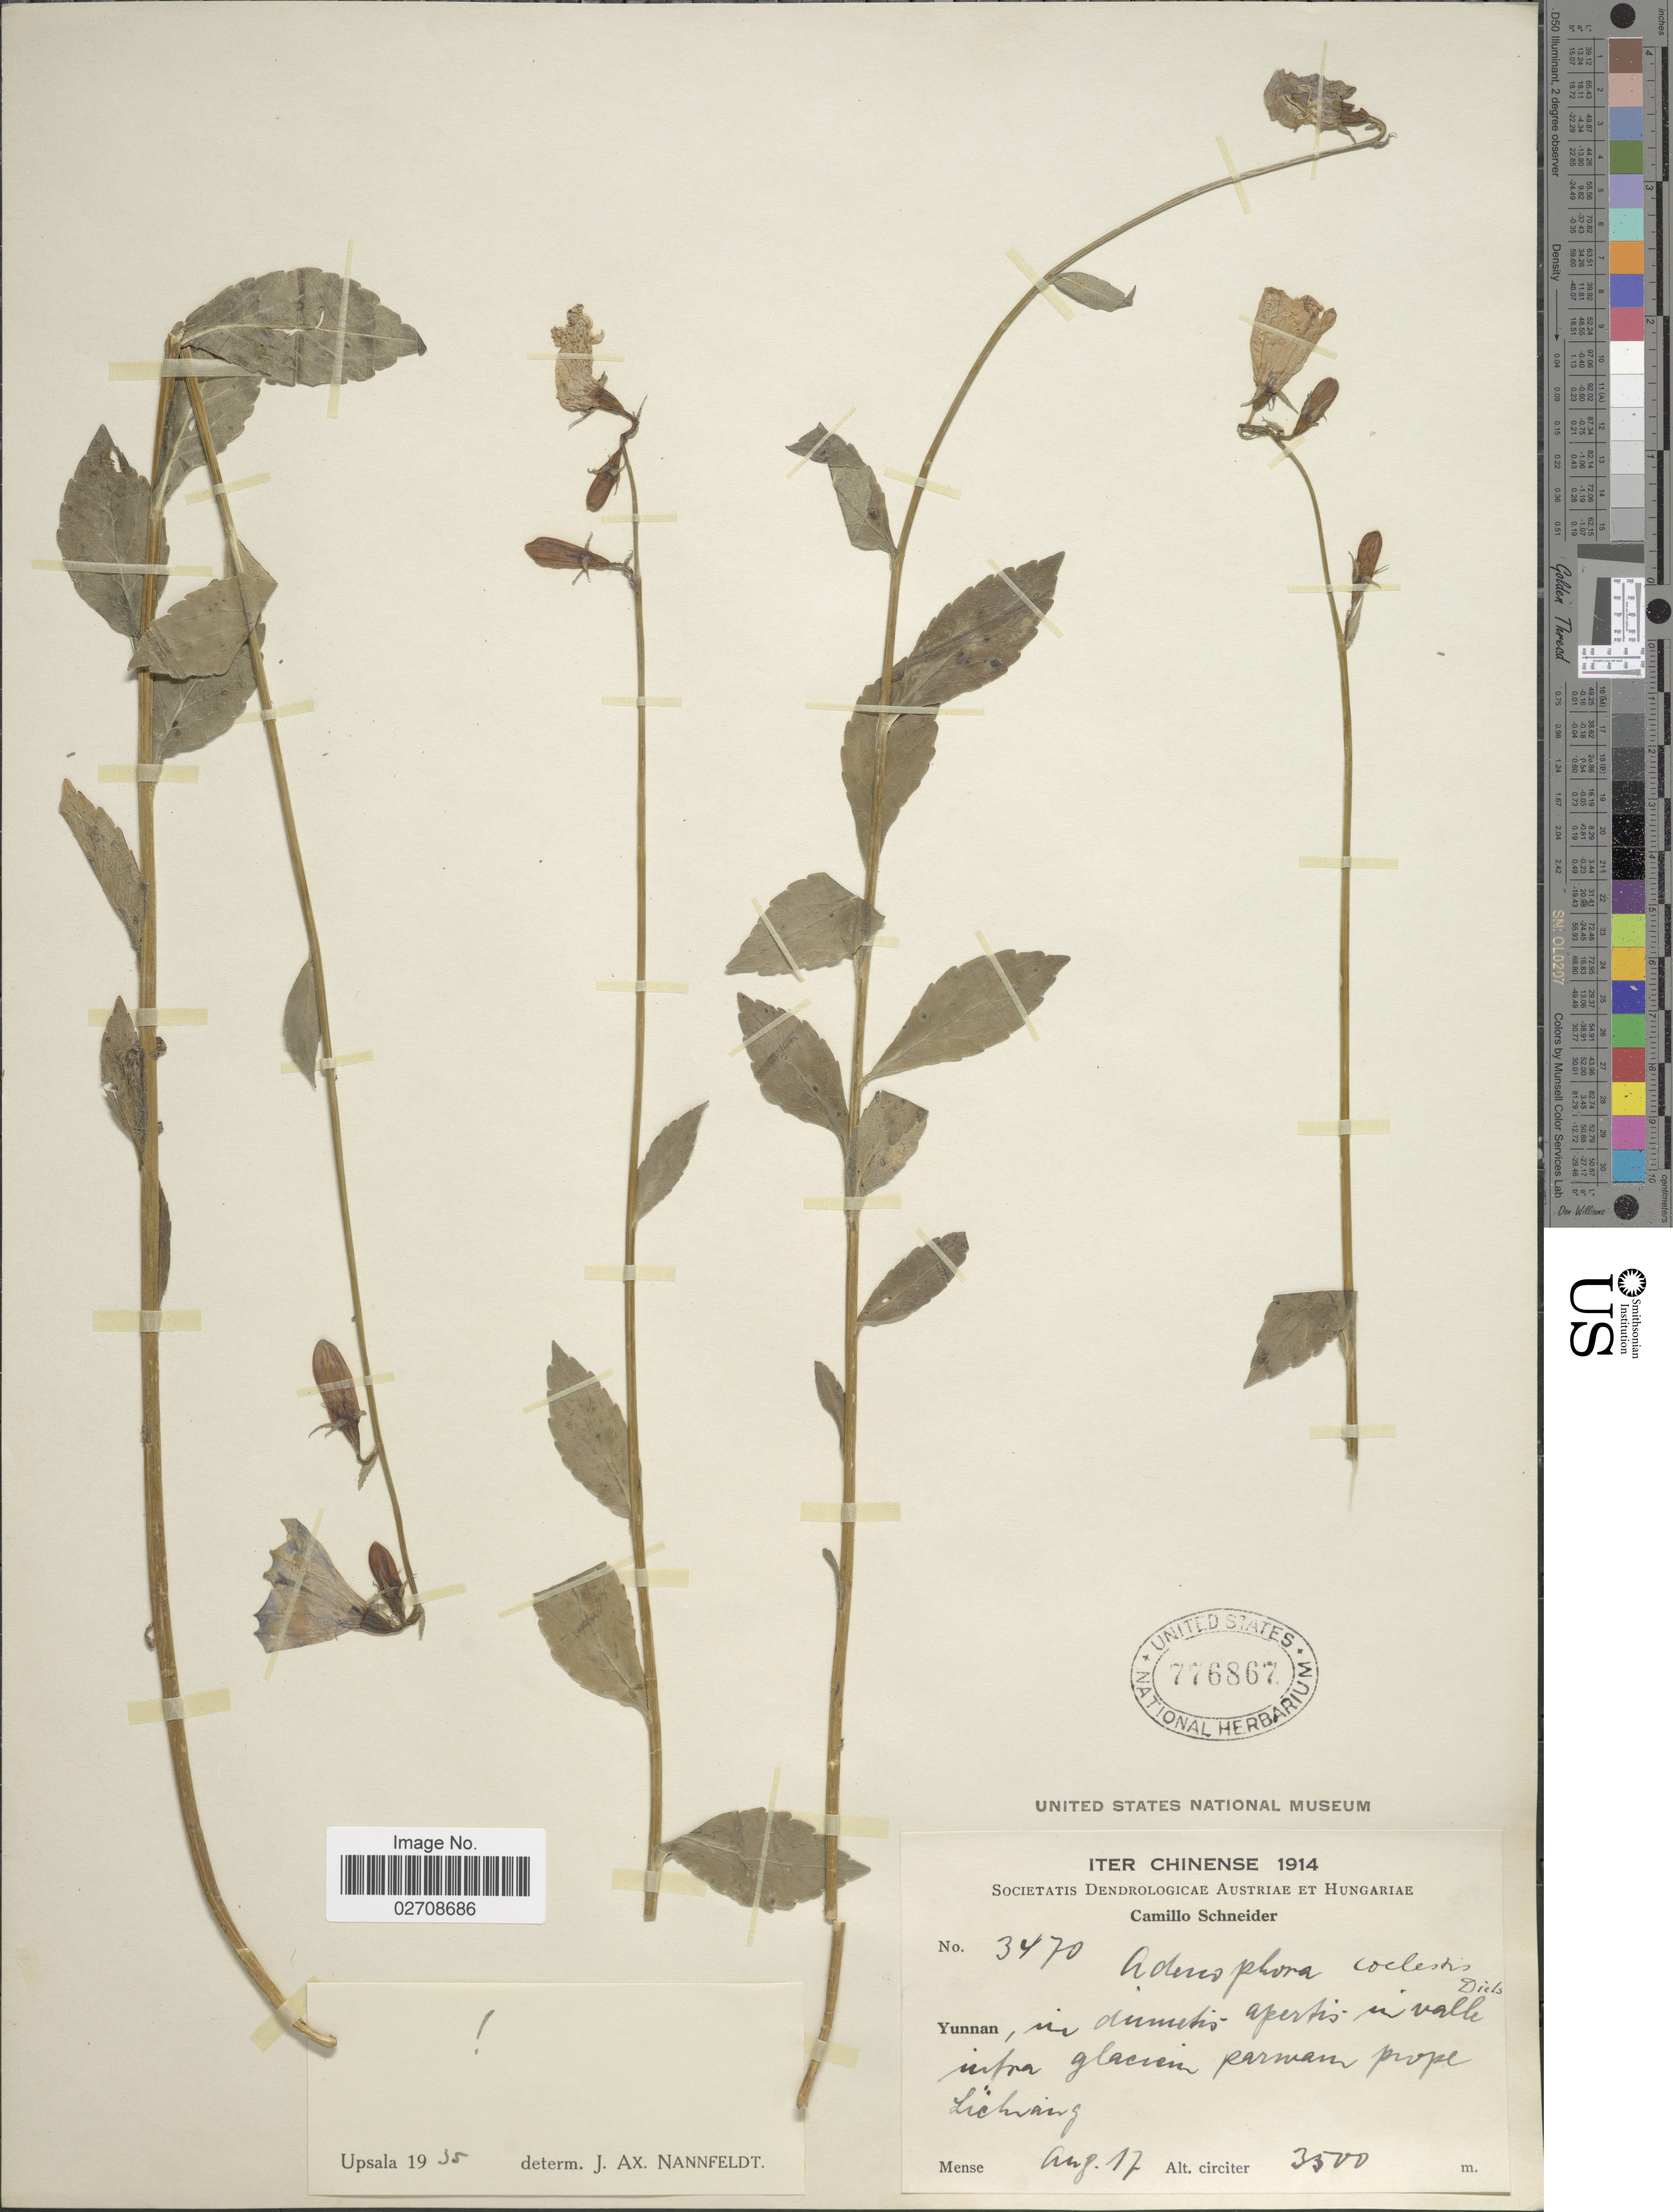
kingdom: Plantae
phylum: Tracheophyta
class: Magnoliopsida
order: Asterales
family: Campanulaceae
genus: Adenophora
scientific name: Adenophora coelestis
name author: Diels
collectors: C. K. Schneider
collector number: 3470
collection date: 1914-08-17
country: China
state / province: Yunnan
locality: Yunnan, in dumetis apertis in valle intra glacien perman prope Lichiang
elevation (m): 3500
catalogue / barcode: US 776867